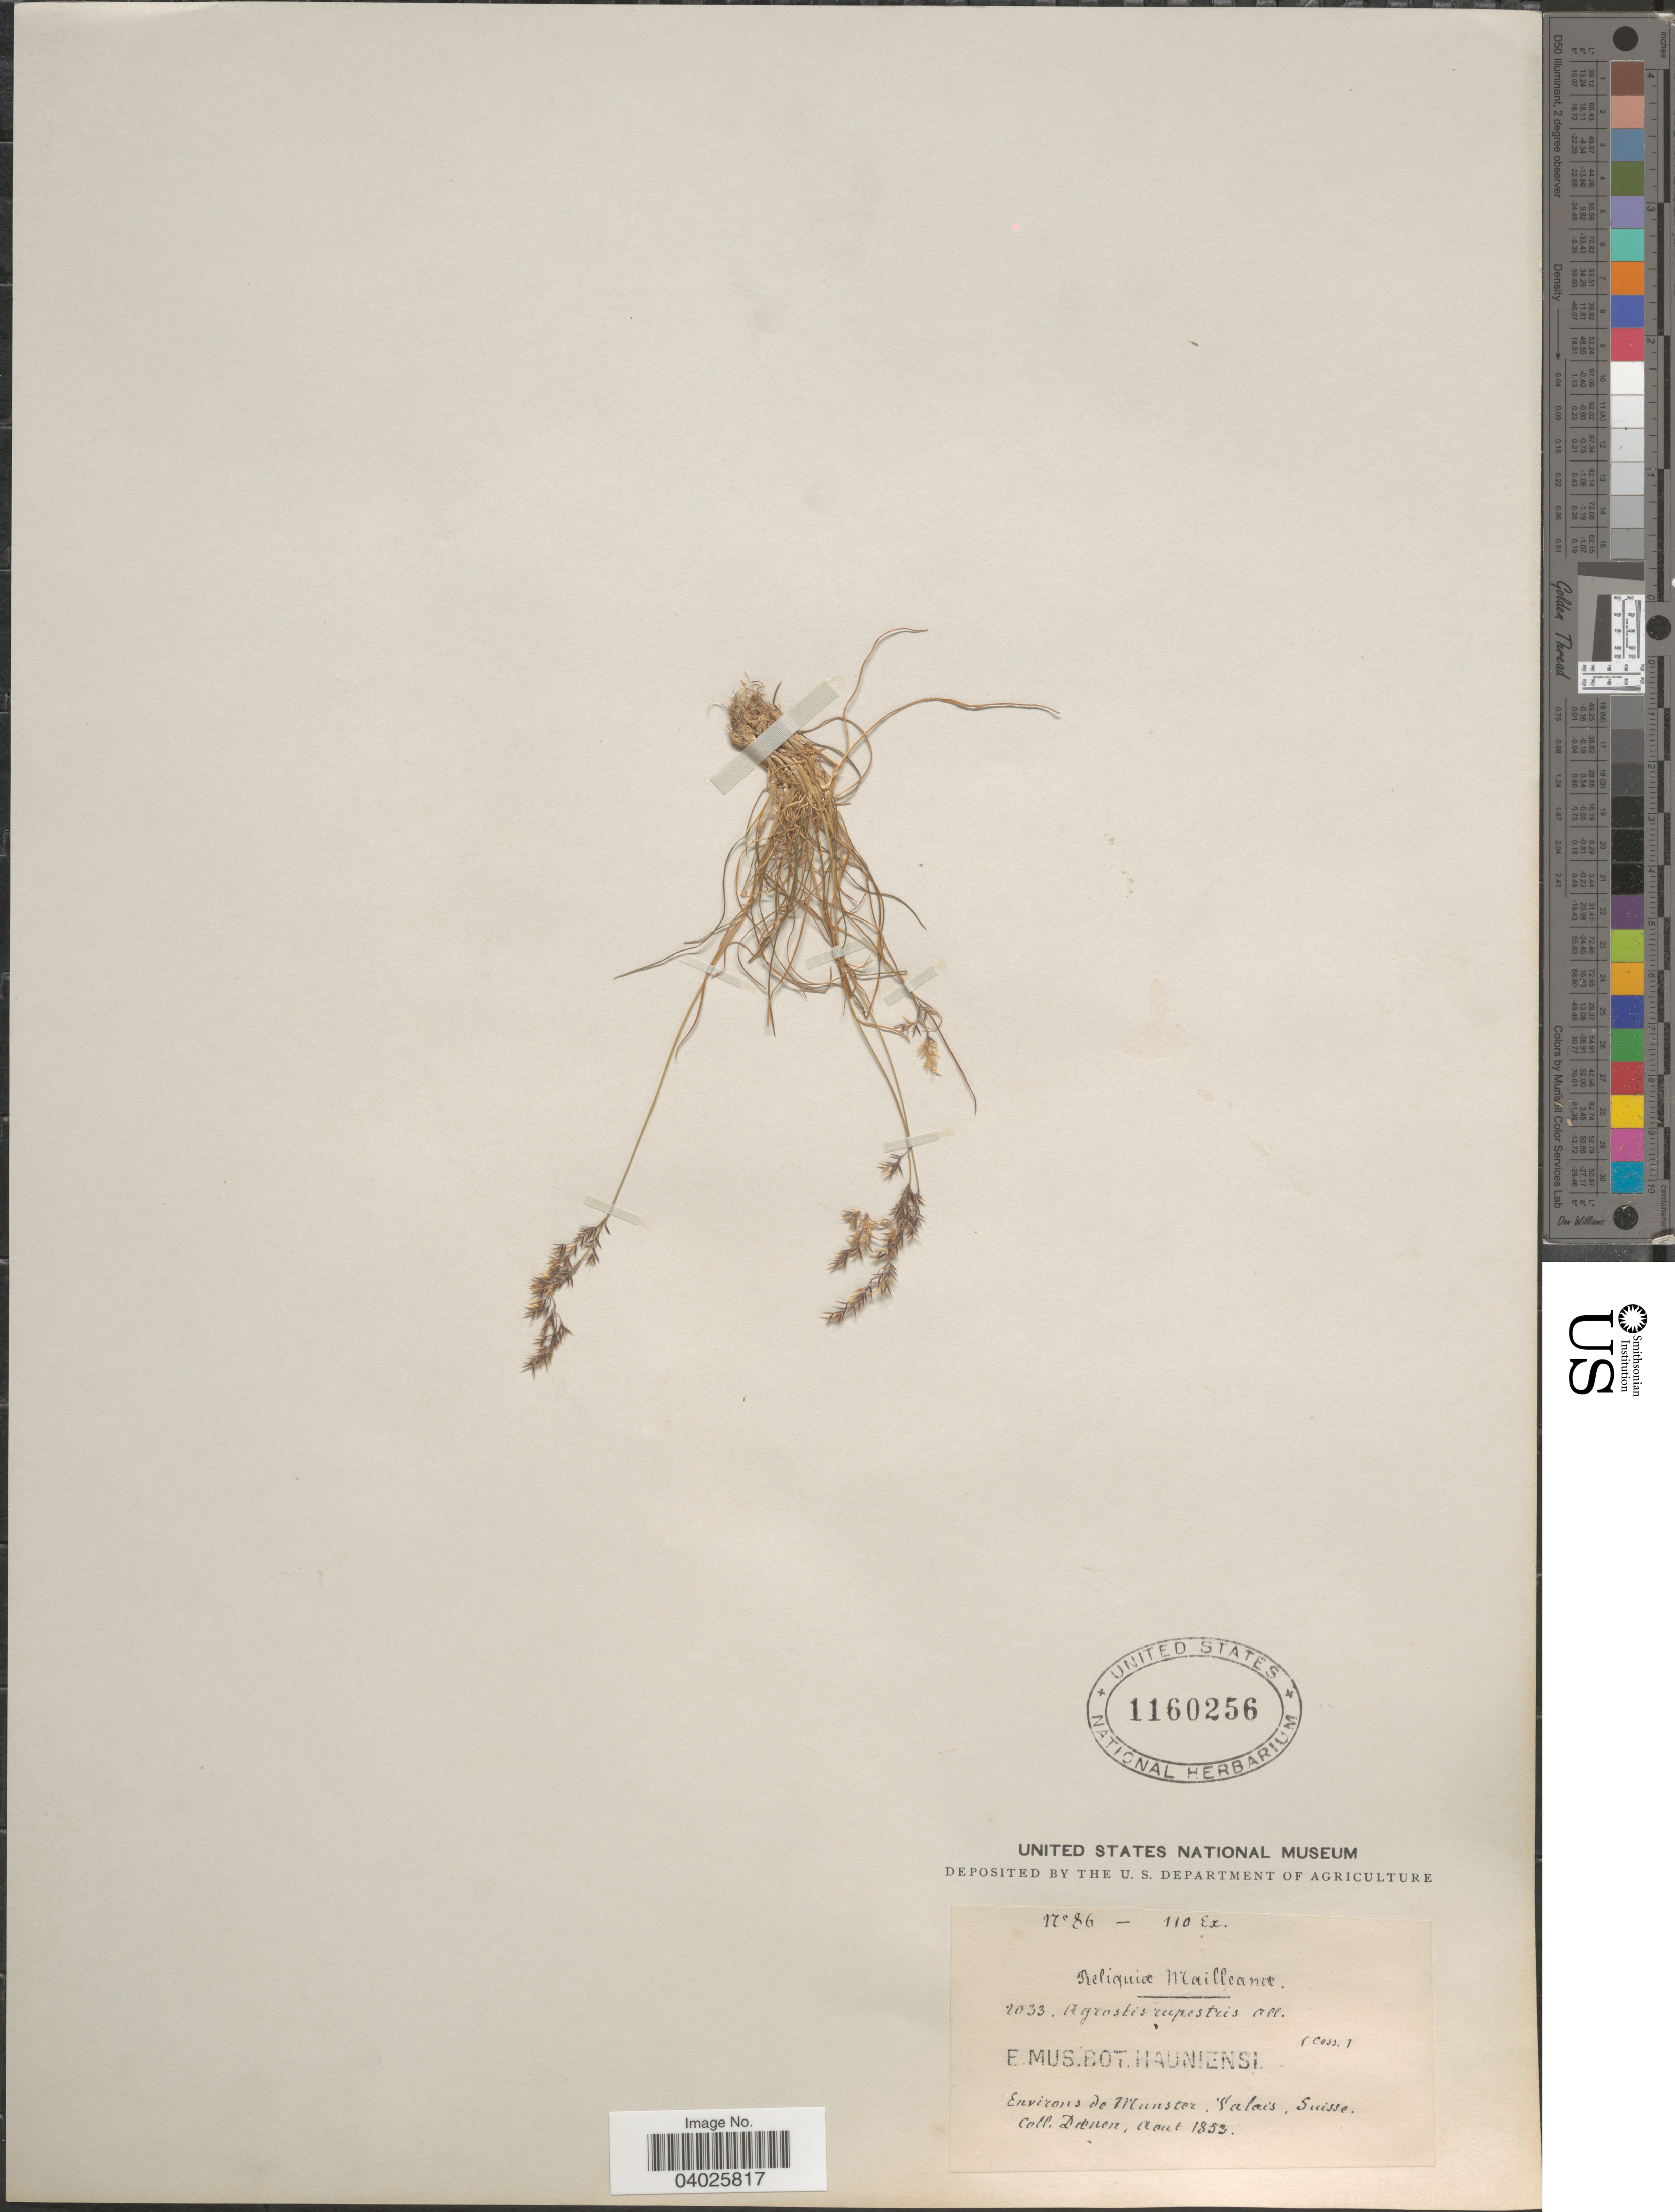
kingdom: Plantae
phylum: Tracheophyta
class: Liliopsida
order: Poales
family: Poaceae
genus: Agrostis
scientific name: Agrostis rupestris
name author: All.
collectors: Daenen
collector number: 2033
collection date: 1853-08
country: Switzerland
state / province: Valais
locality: Environs de Munster. Valais, Suisse.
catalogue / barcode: US 1160256